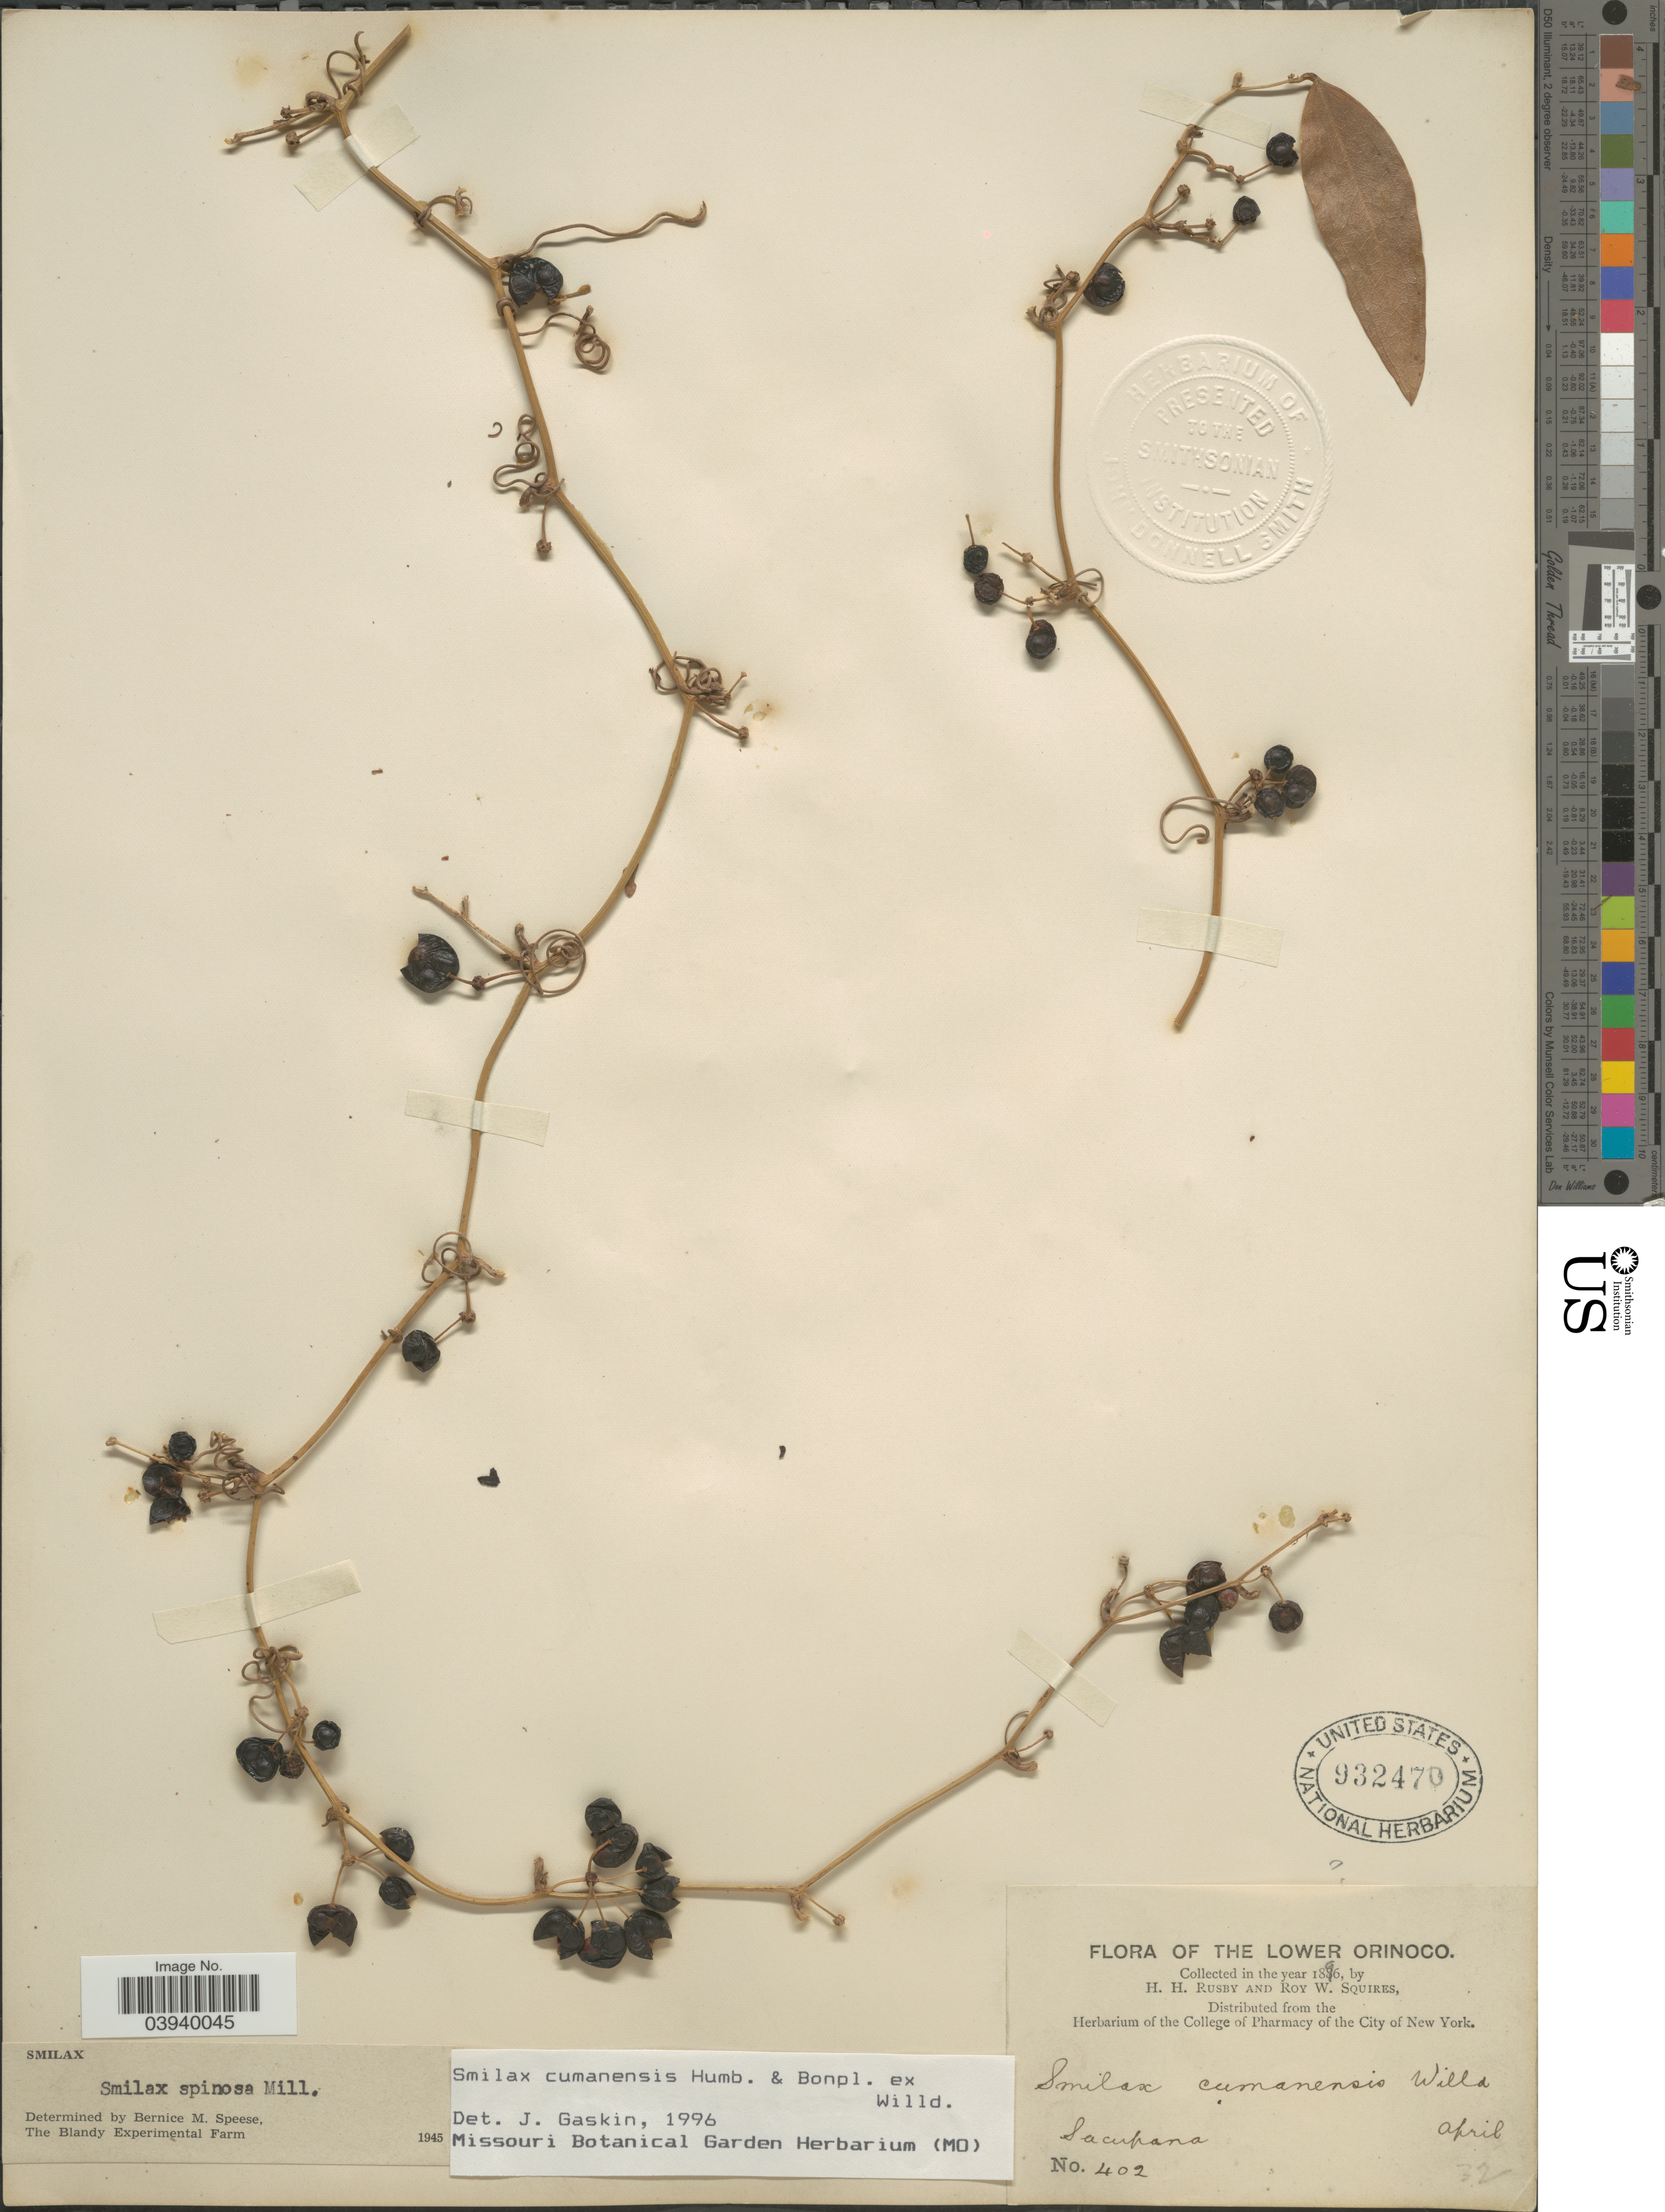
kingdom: Plantae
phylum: Tracheophyta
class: Liliopsida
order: Liliales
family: Smilacaceae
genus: Smilax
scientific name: Smilax cumanensis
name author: Humb. & Bonpl. ex Willd.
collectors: H. H. Rusby & R. Squires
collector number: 402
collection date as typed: April 1896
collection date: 1896-04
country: Venezuela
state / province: Delta Amacuro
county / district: Antonio Díaz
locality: Lower Orinoco, Sacupana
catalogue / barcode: US 932470